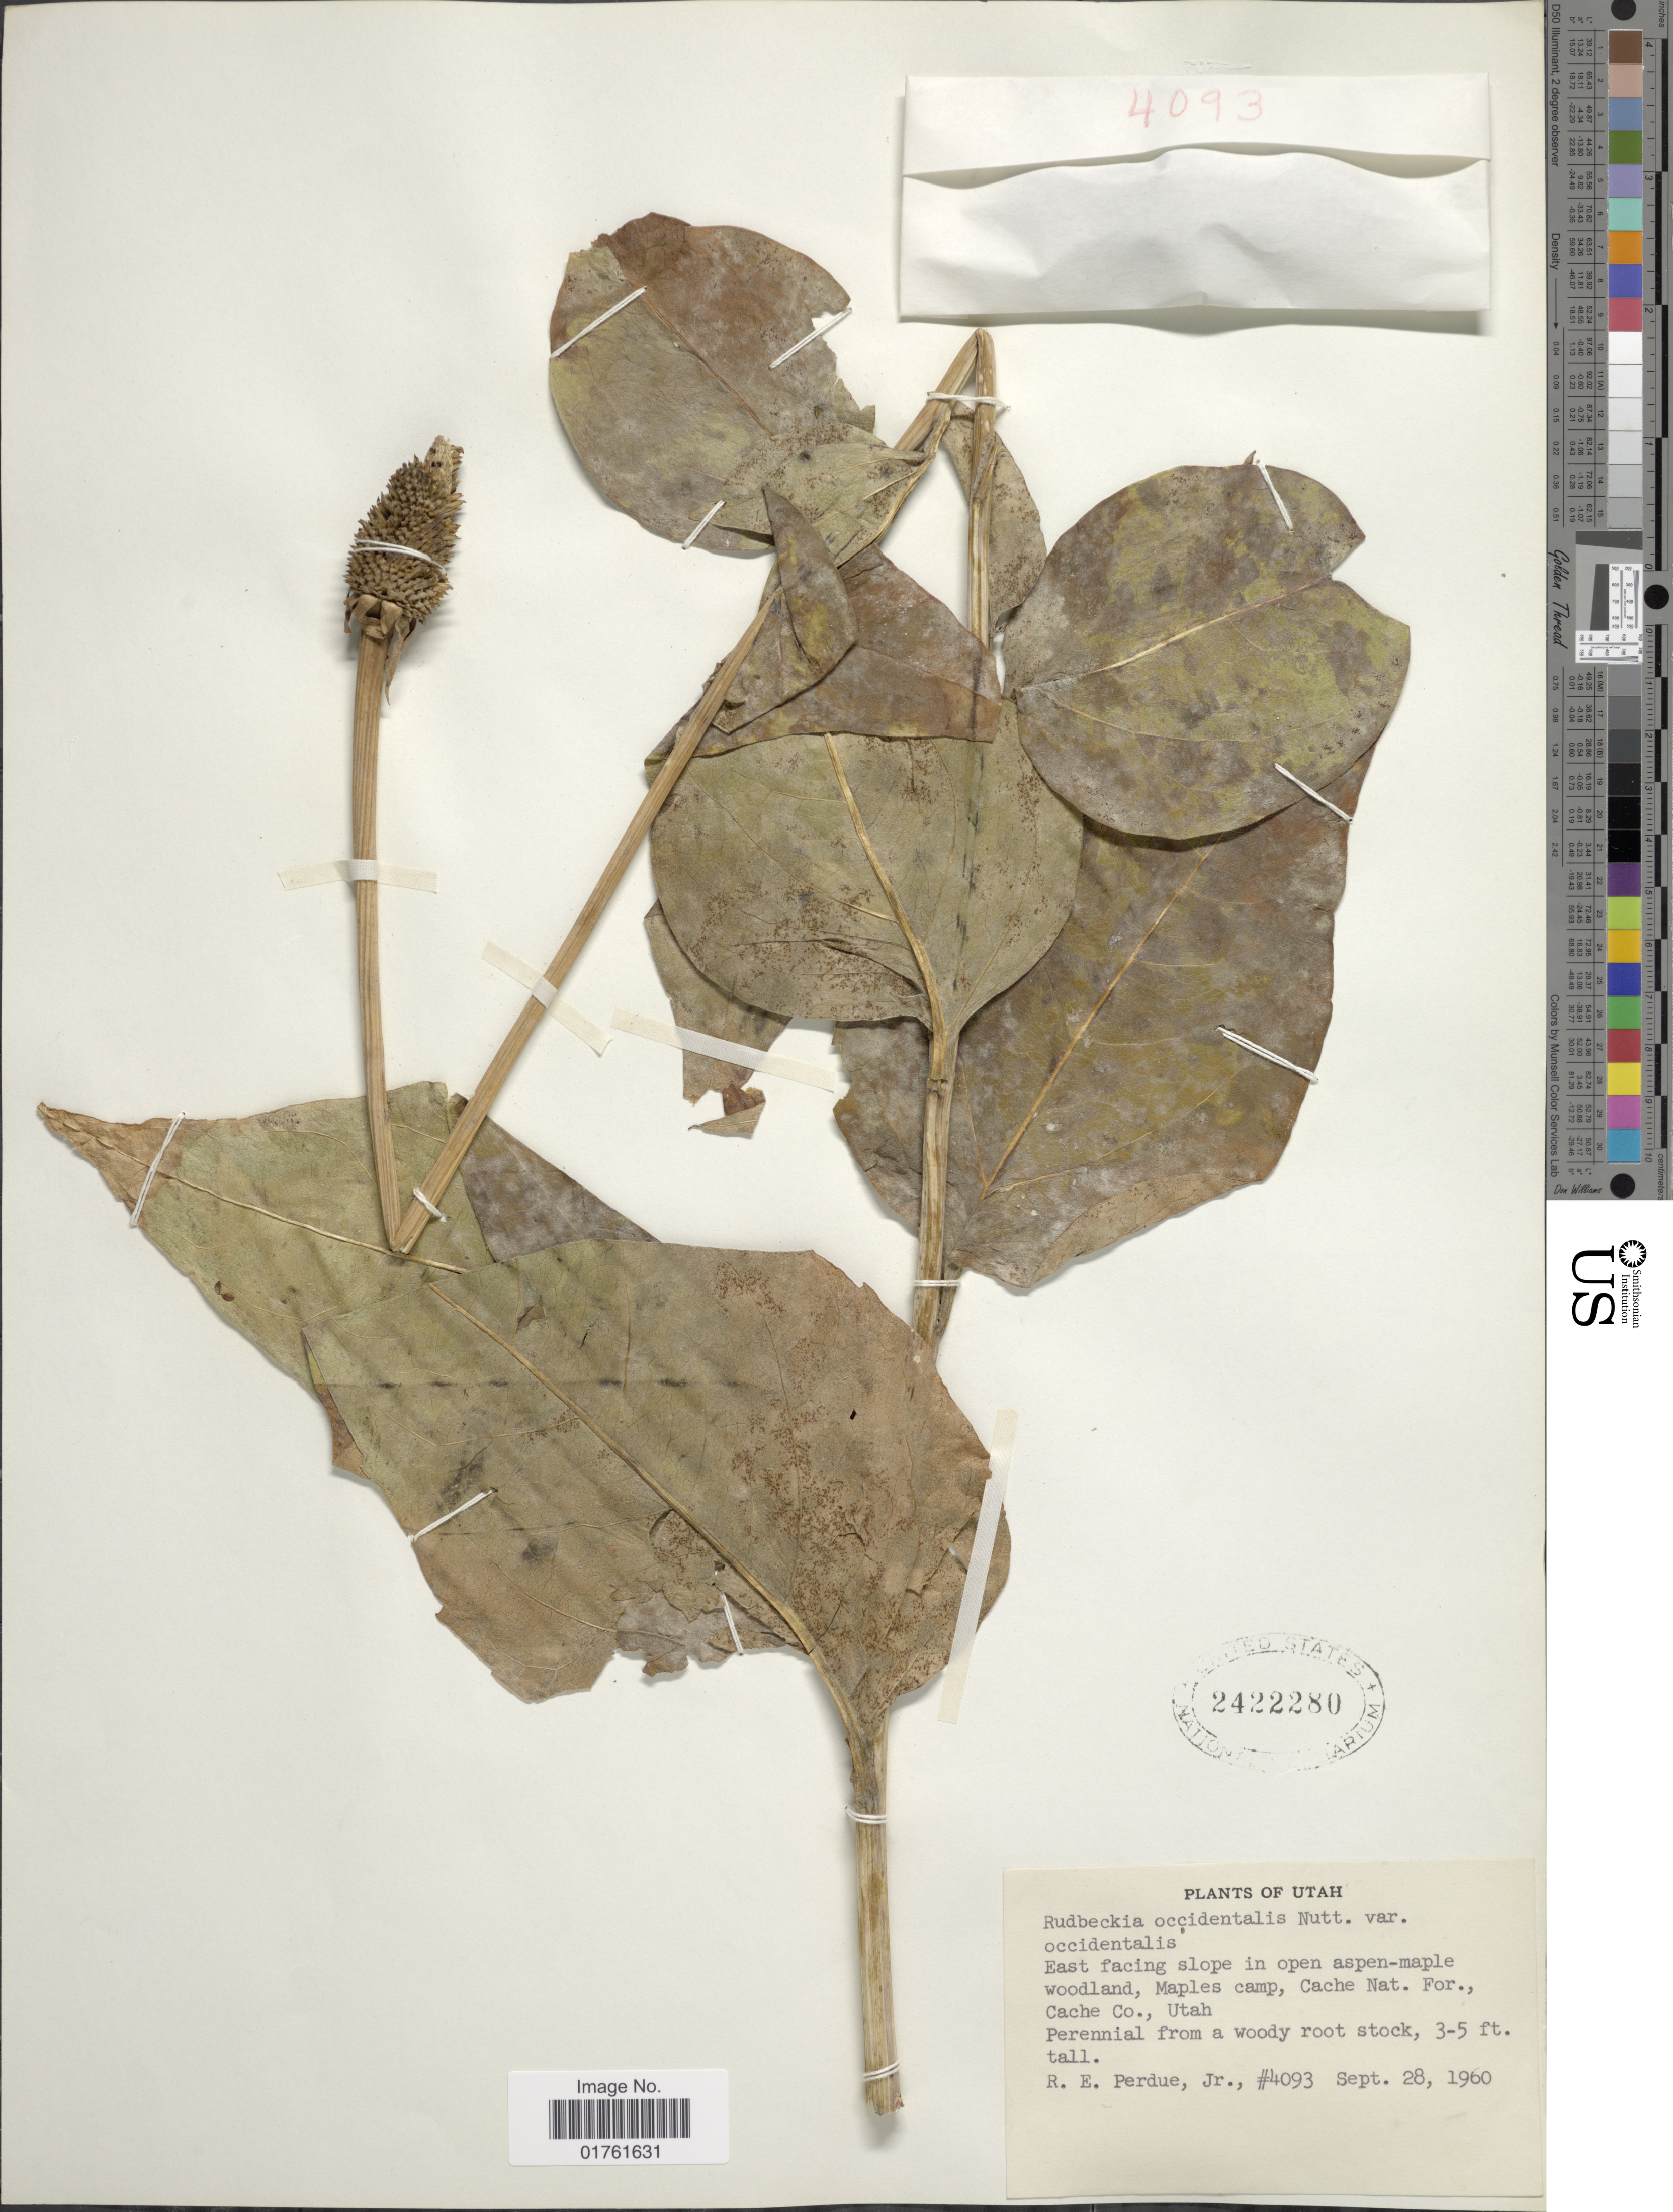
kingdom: Plantae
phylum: Tracheophyta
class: Magnoliopsida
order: Asterales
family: Asteraceae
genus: Rudbeckia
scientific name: Rudbeckia occidentalis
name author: Nutt.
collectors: R. E. Perdue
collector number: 4093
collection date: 1960-09-28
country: United States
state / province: Utah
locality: East facing slope in open aspen-maple woodland, Maples camp, Cache Nat. For., Cache Co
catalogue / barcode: US 242280